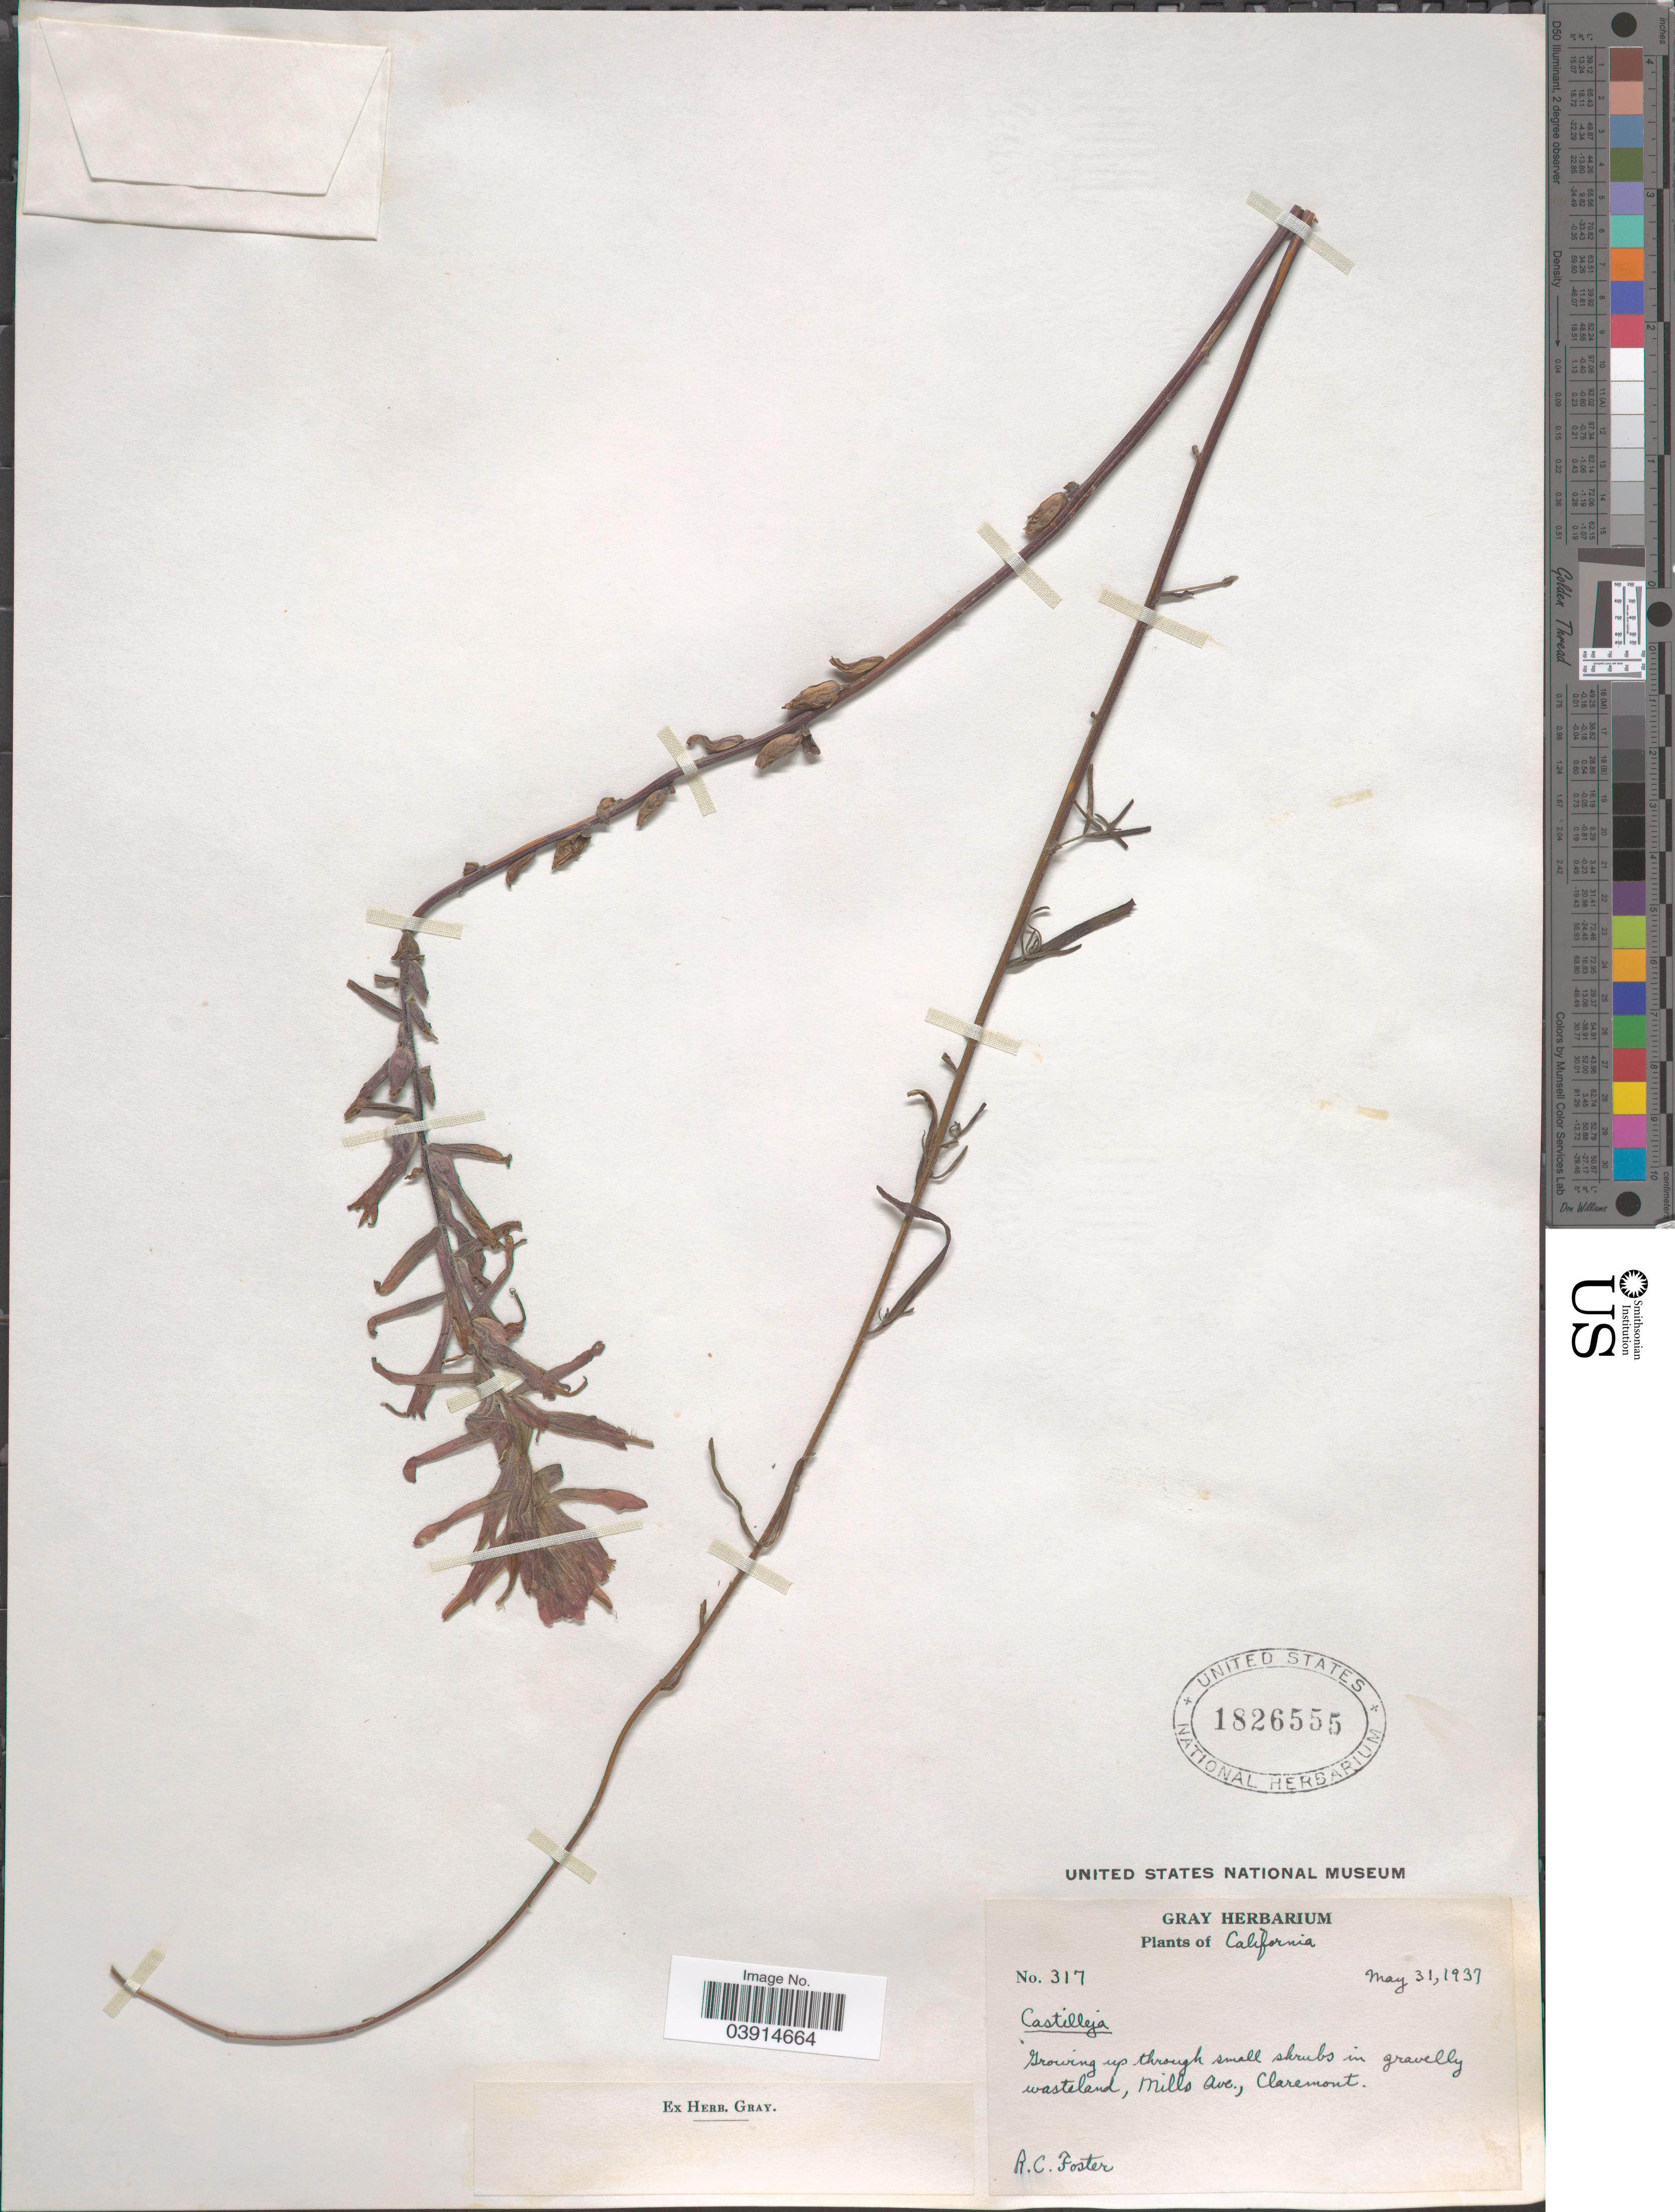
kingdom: Plantae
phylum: Tracheophyta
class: Magnoliopsida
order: Lamiales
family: Orobanchaceae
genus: Castilleja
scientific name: Castilleja sp.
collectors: R. C. Foster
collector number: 317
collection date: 1937-05-31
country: United States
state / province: California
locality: Mills Ave., Claremont.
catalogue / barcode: US 1826555